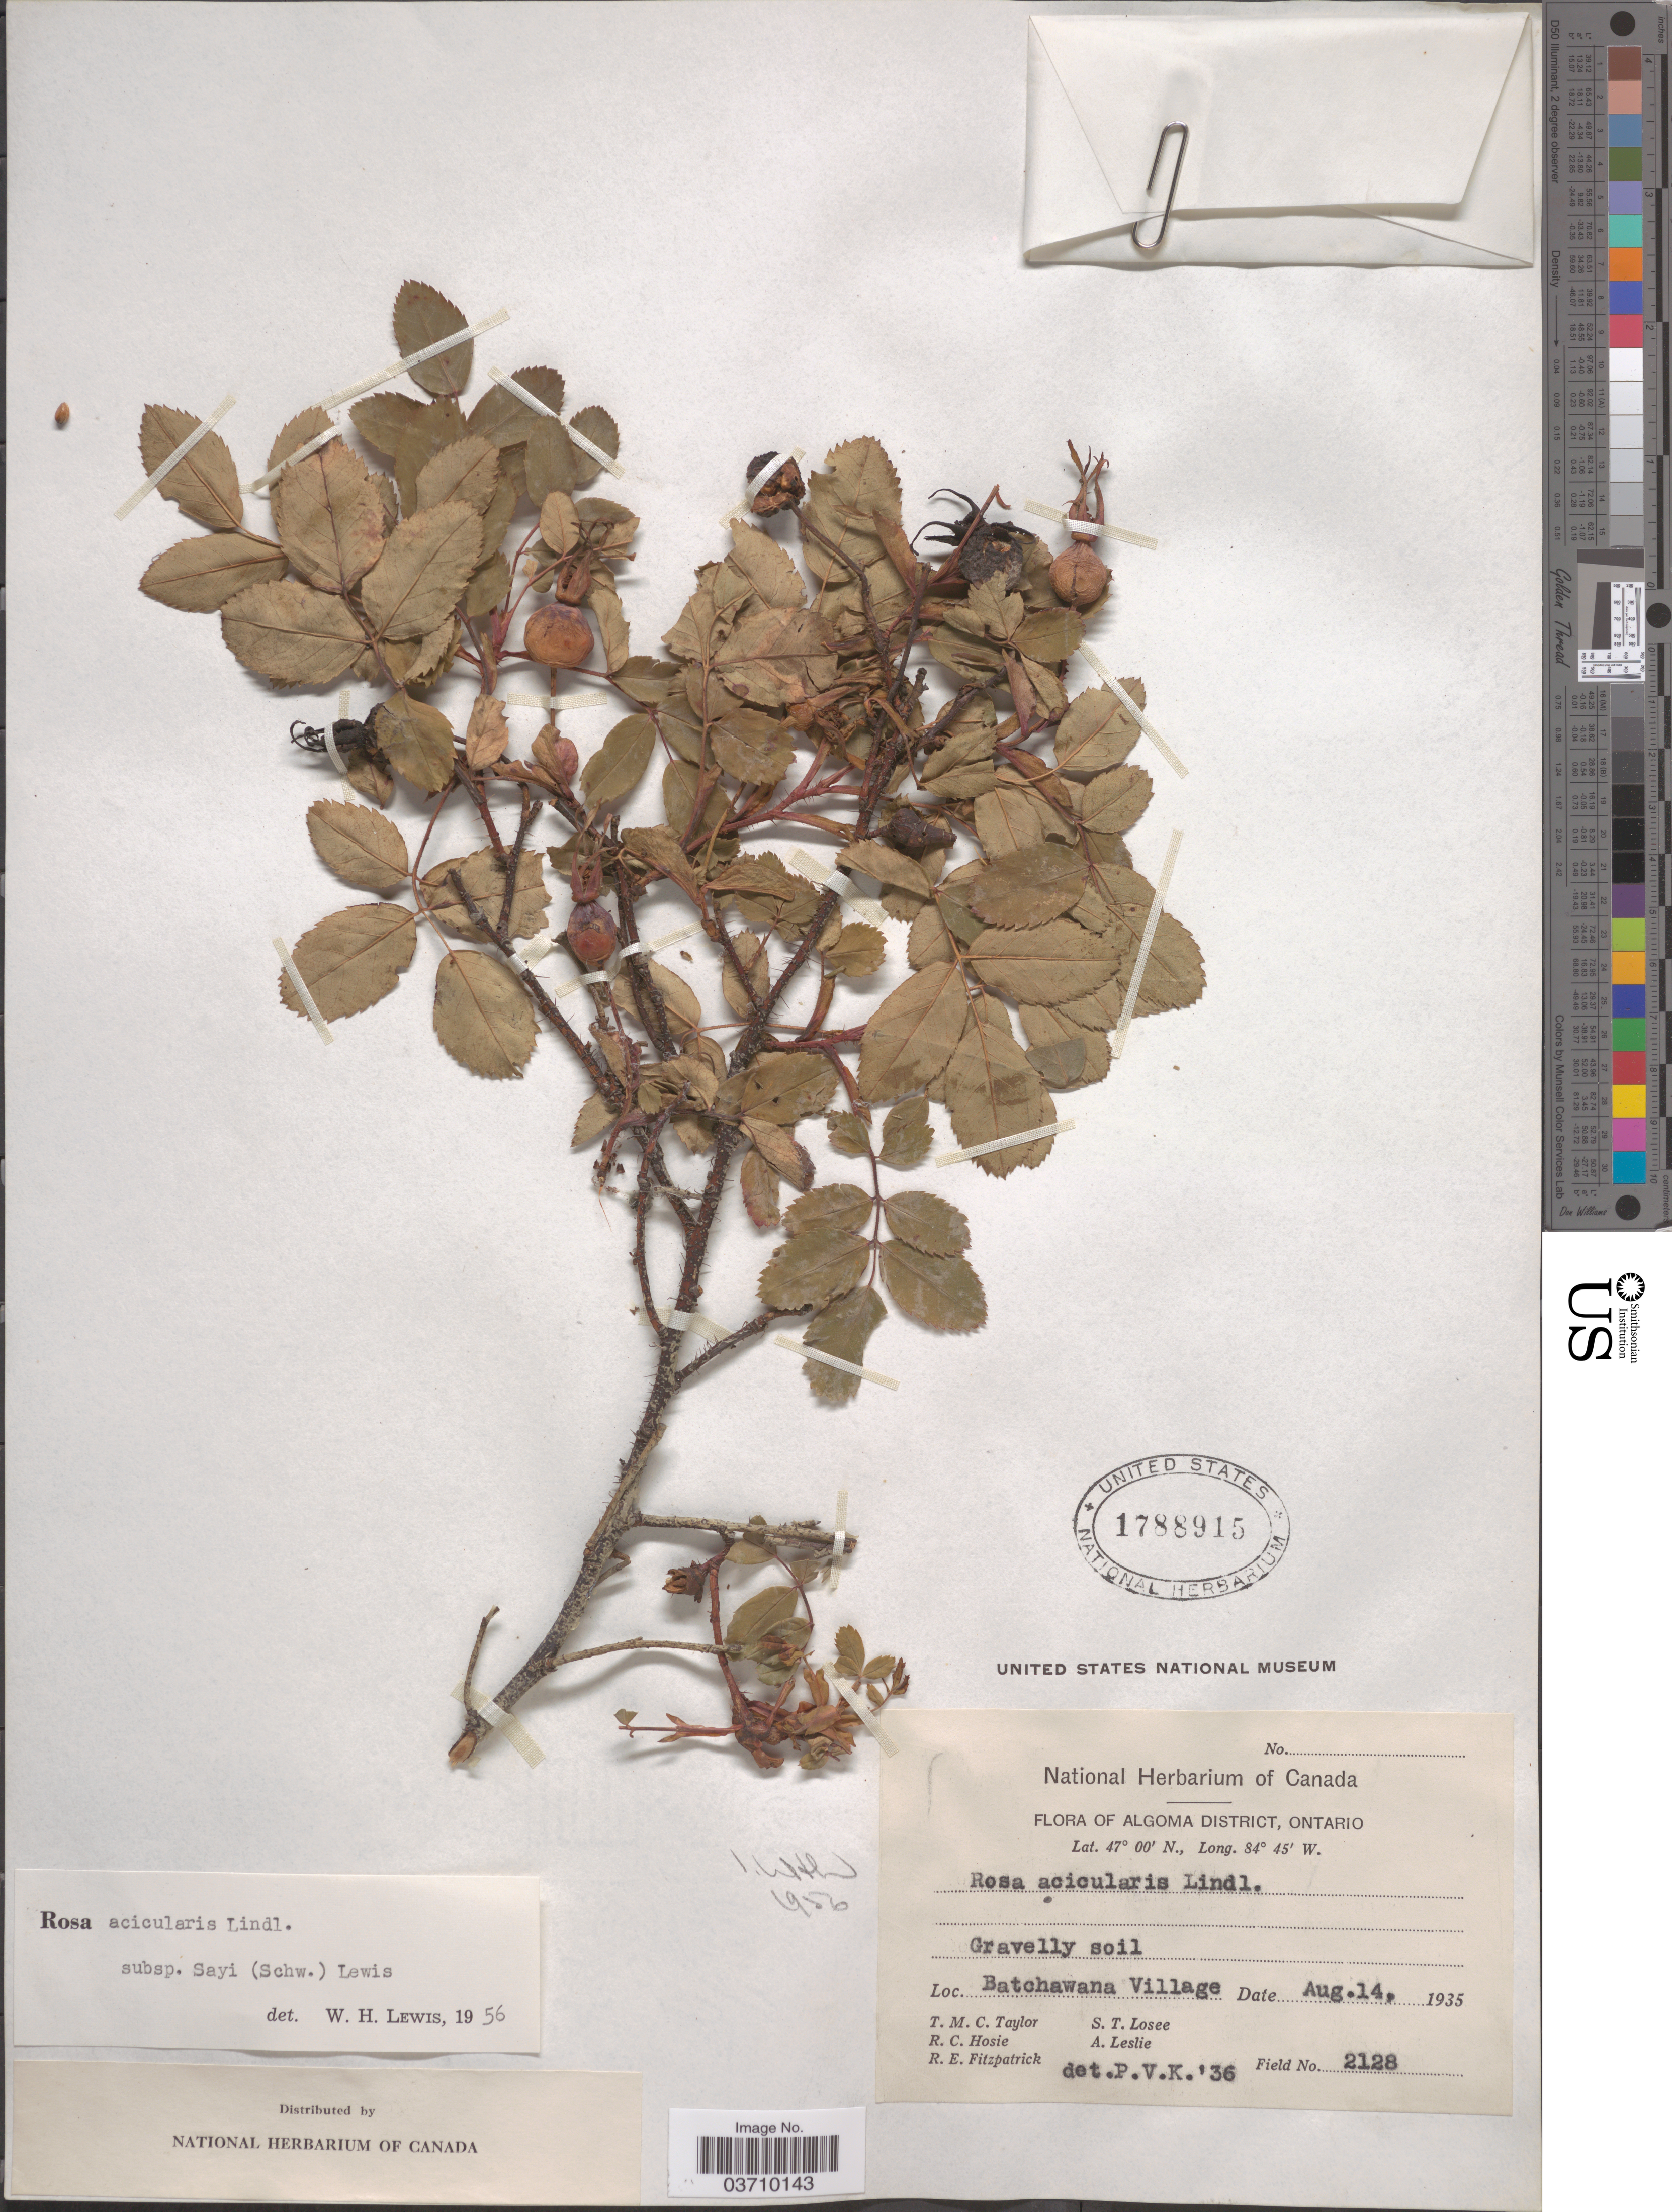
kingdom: Plantae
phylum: Tracheophyta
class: Magnoliopsida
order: Rosales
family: Rosaceae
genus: Rosa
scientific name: Rosa acicularis var. sayi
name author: (Schwein.) Rehder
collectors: T. M. C. Taylor, R. Hosie, R. Fitzpatrick, S. Losee & A. Leslie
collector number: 2128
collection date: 1935-08-14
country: Canada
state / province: Ontario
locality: Algoma District. Batchawana Village.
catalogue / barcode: US 1788915